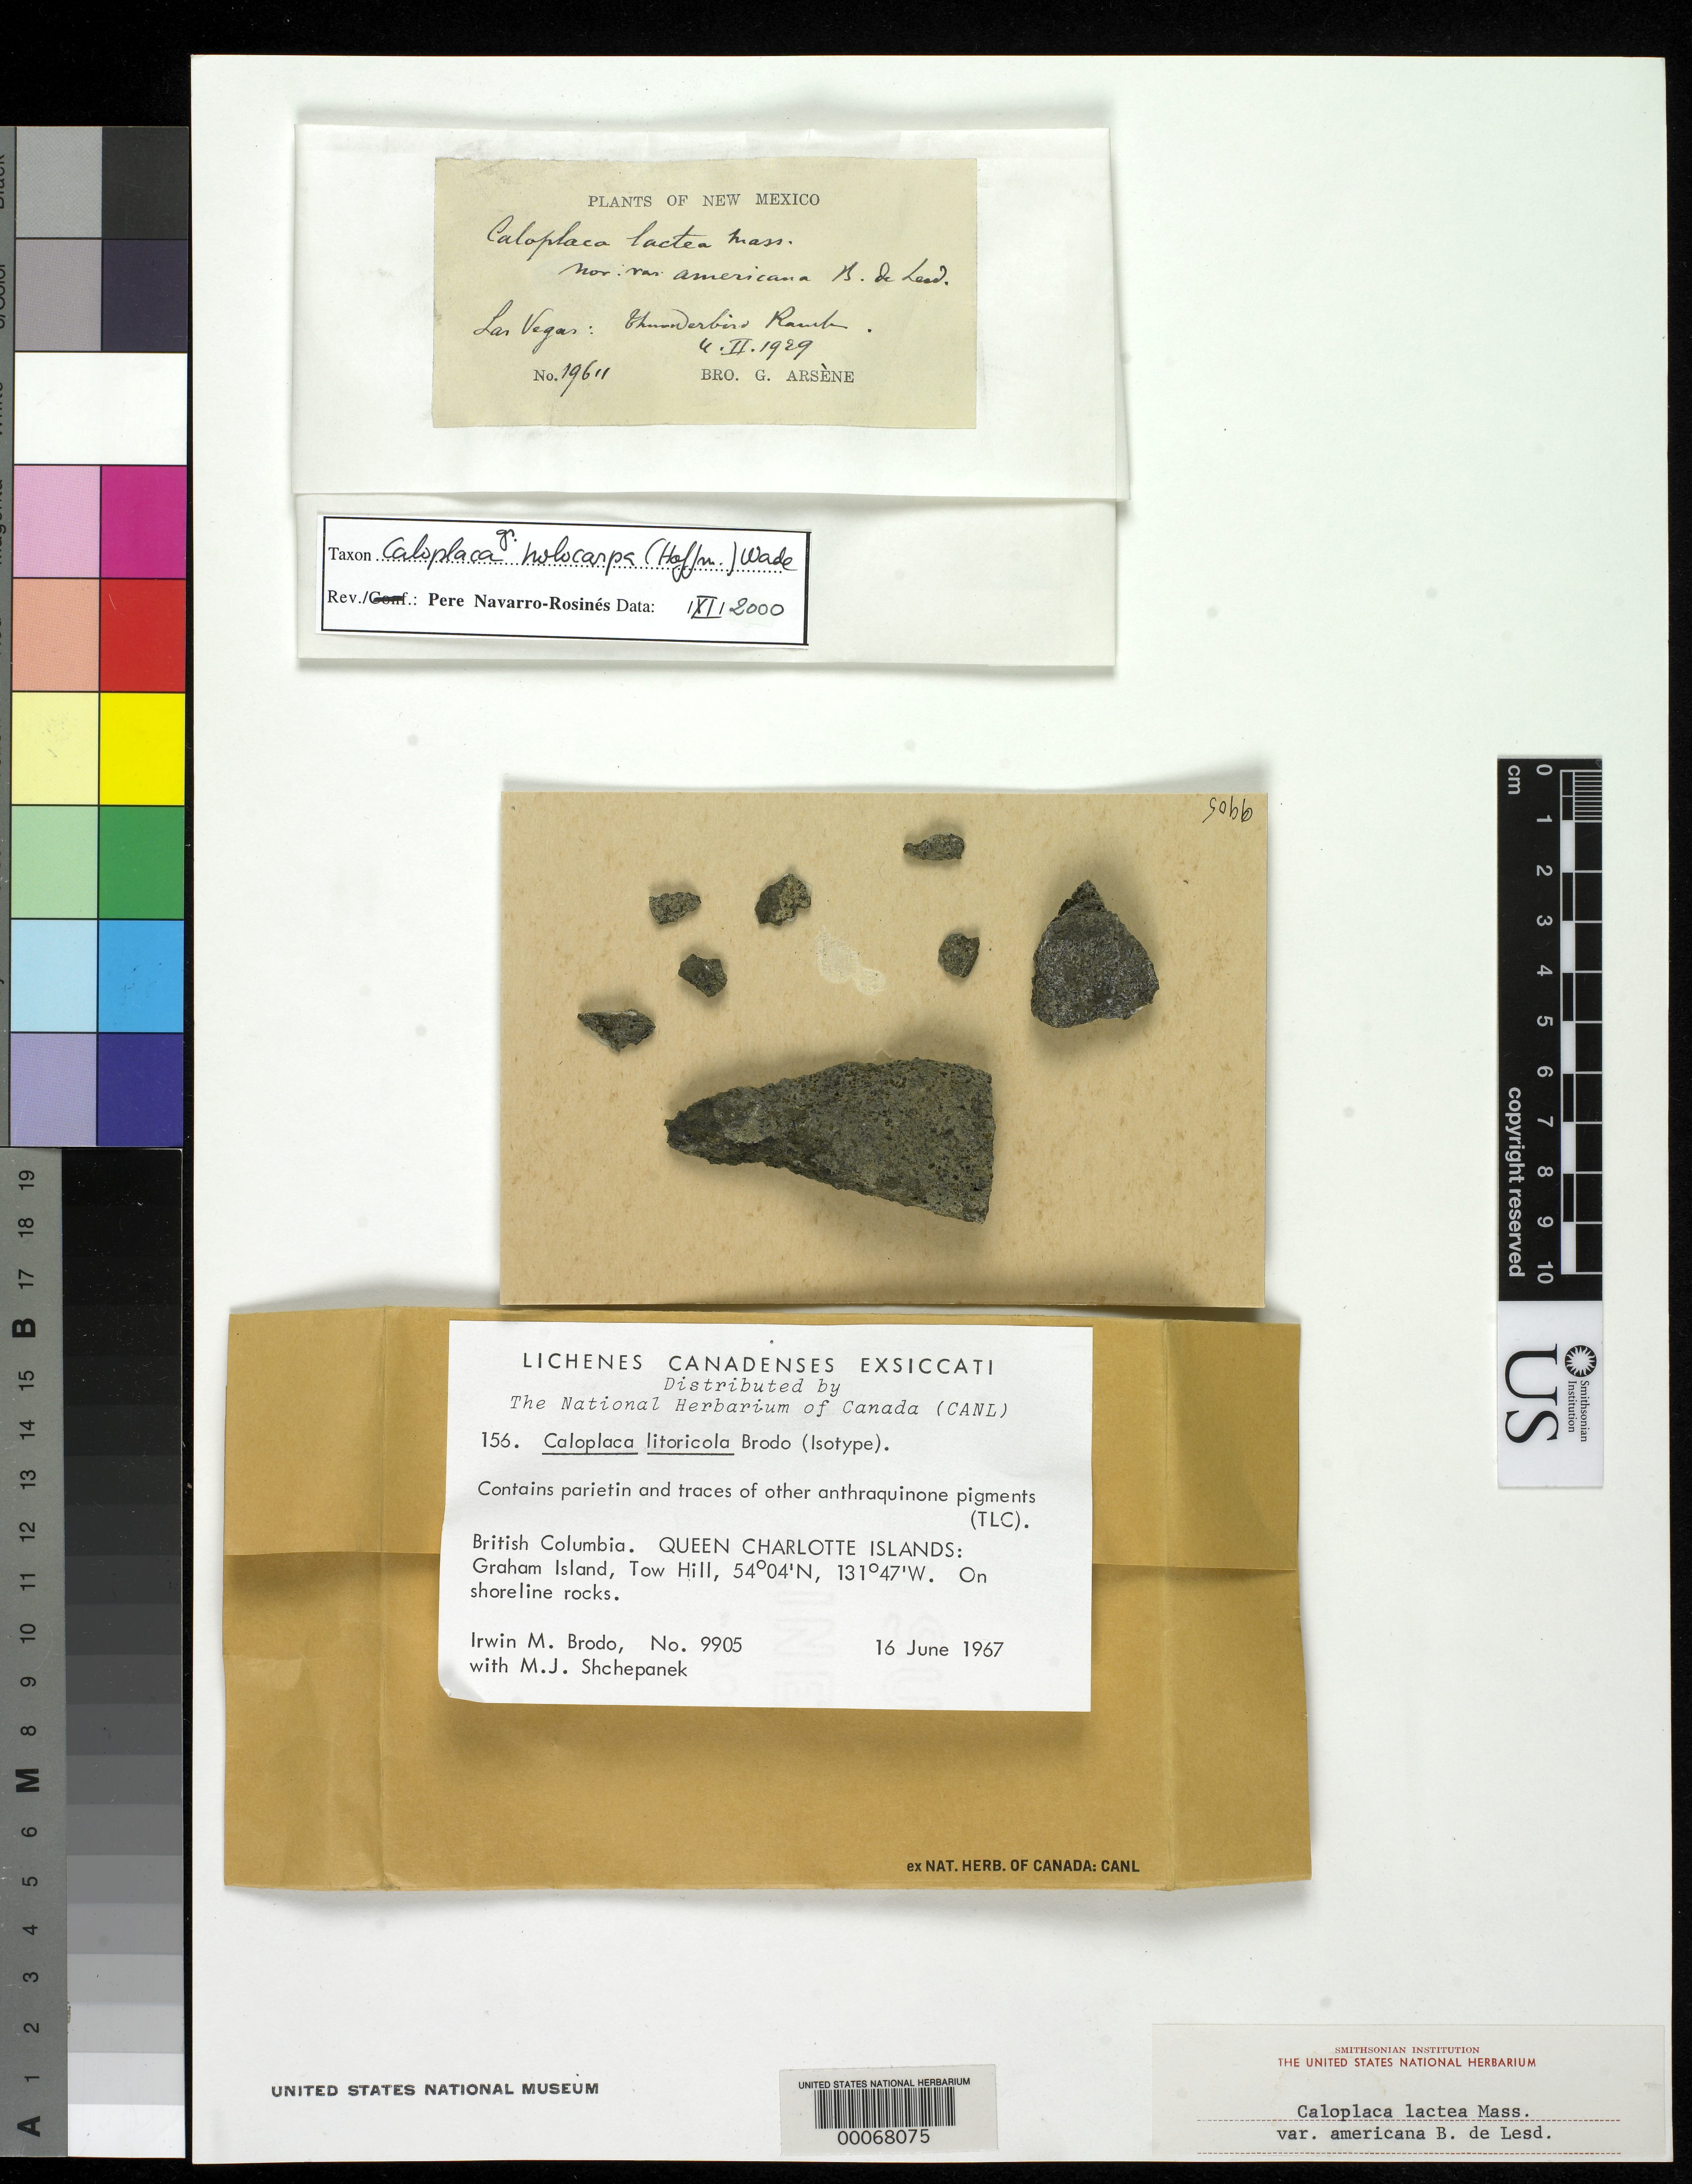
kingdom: Fungi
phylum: Ascomycota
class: Lecanoromycetes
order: Teloschistales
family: Teloschistaceae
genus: Caloplaca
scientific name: Caloplaca lactea var. americana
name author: B. de Lesd.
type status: Isotype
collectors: Bro. G. Arsène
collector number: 19611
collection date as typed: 04 Feb 1929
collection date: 1929-02-04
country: United States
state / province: New Mexico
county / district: San Miguel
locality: Las Vegas, Thunderbird Ranch.